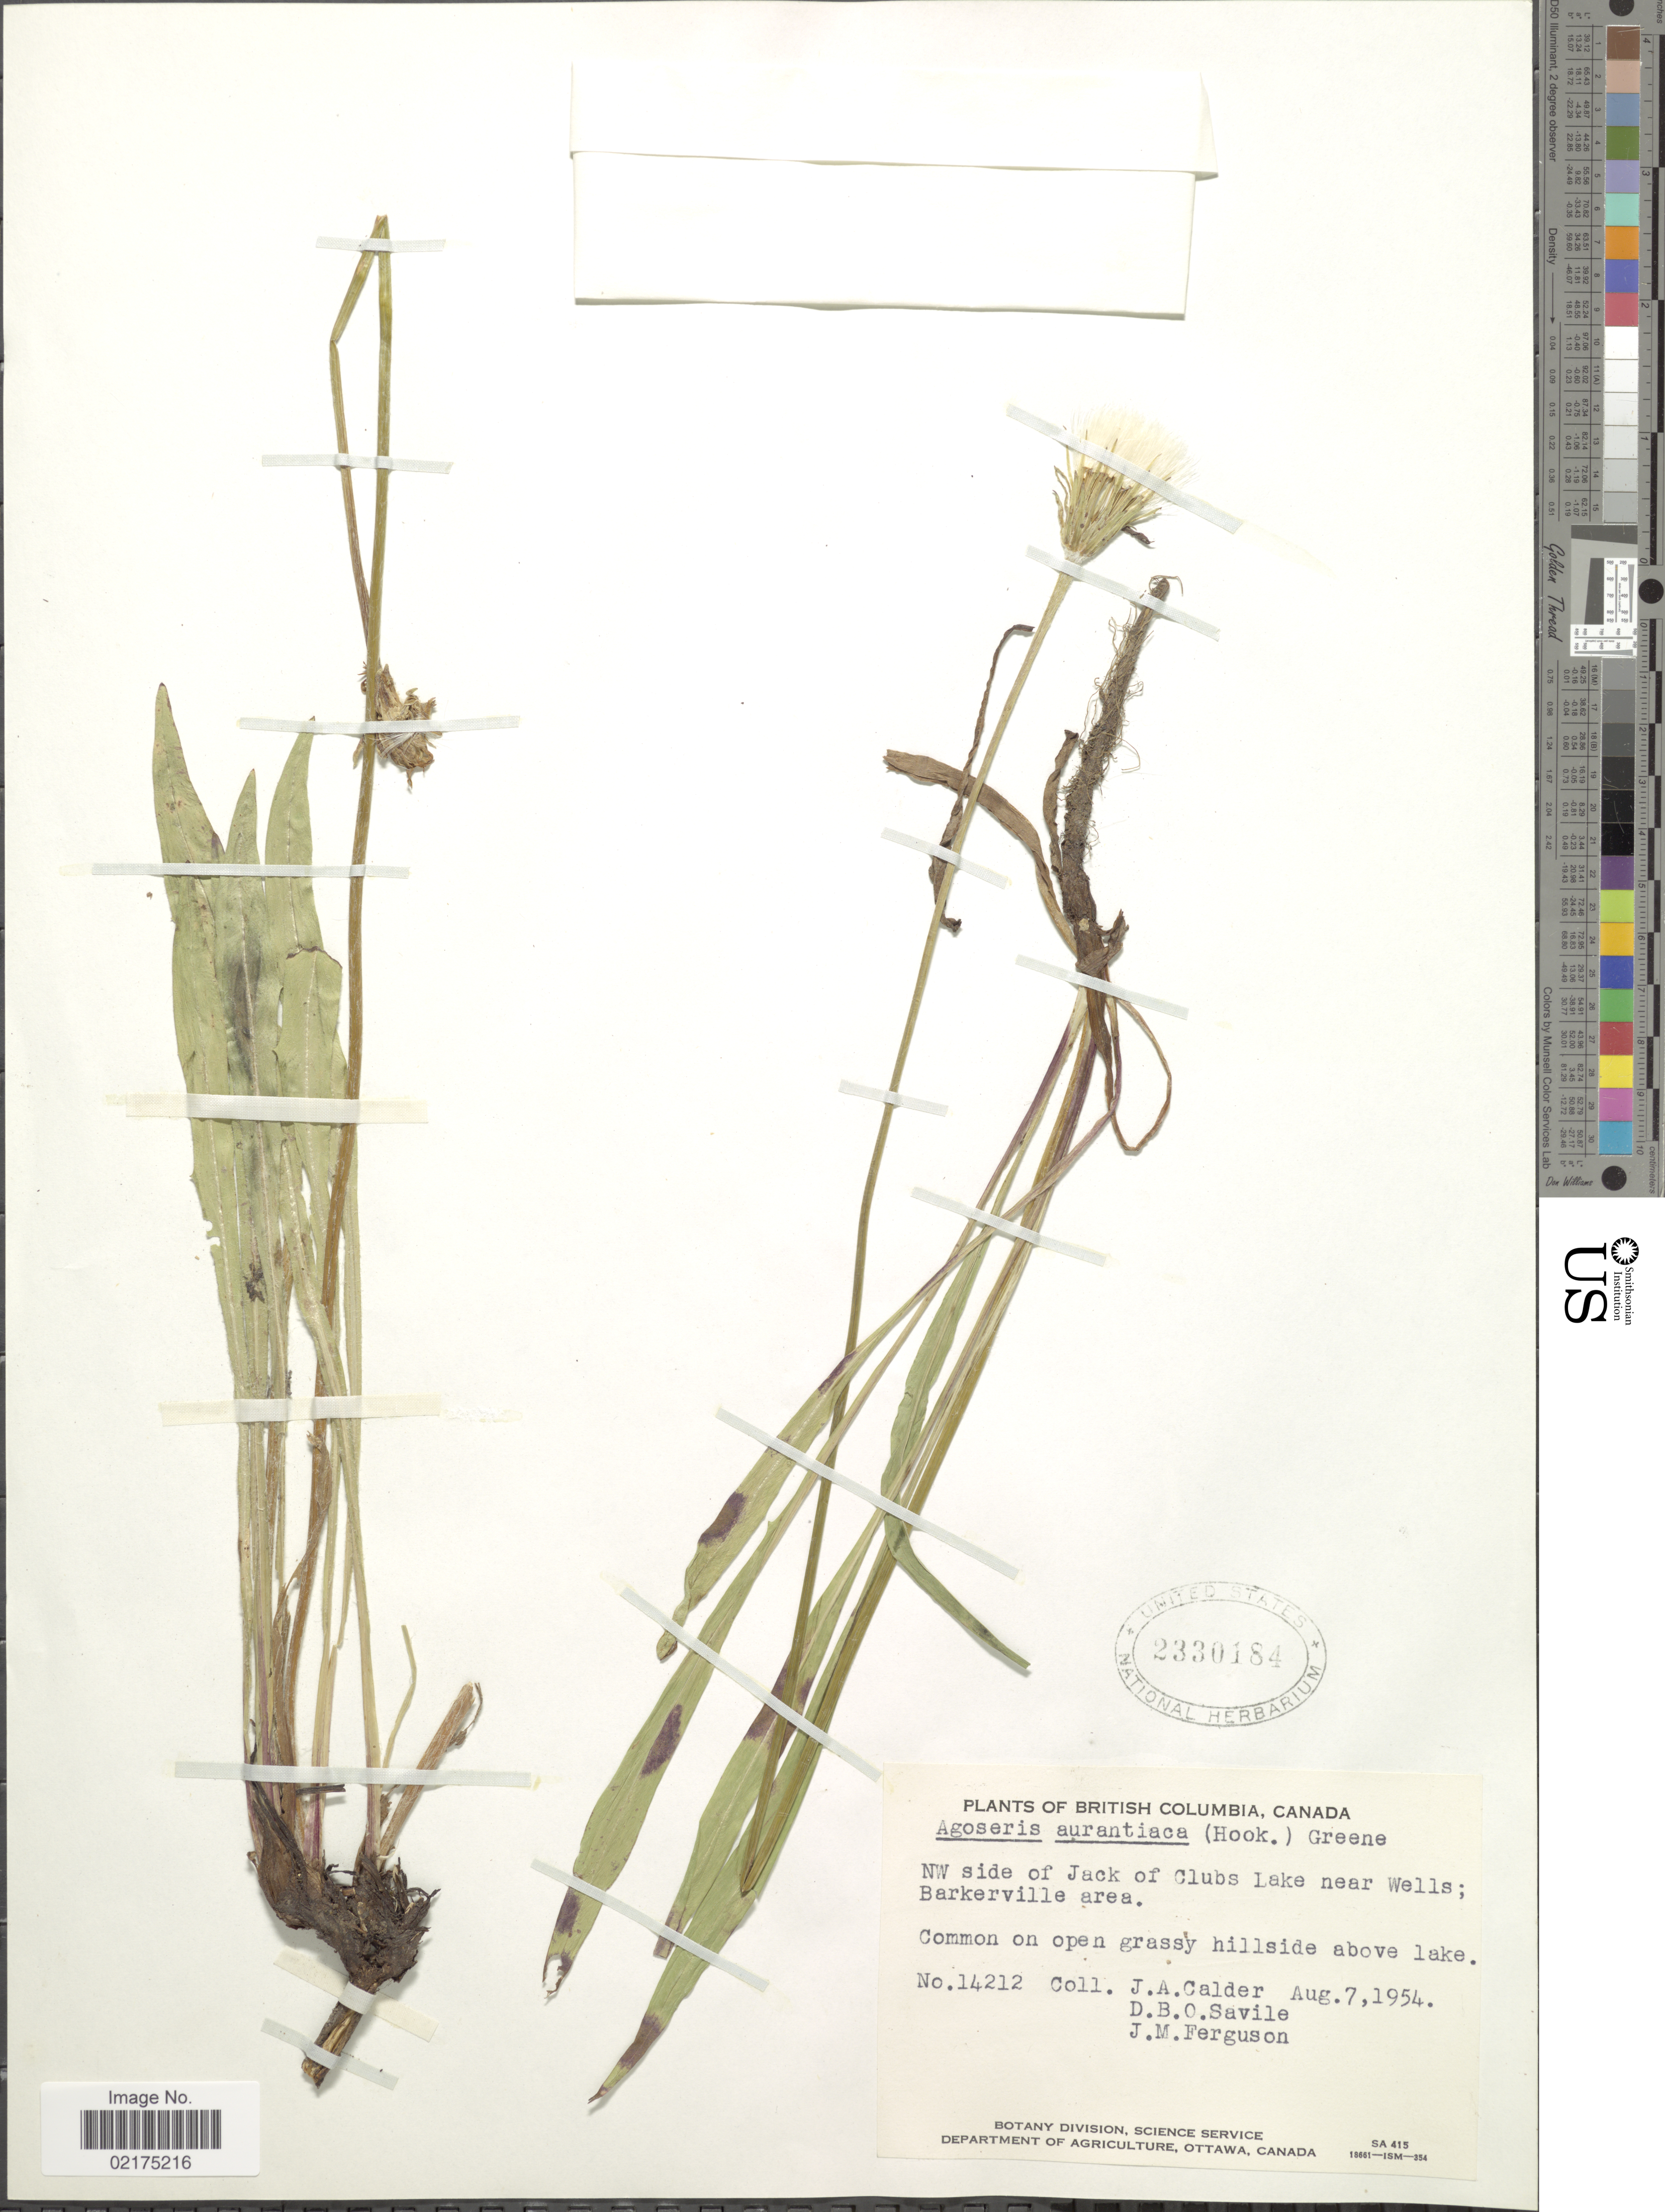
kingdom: Plantae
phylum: Tracheophyta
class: Magnoliopsida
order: Asterales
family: Asteraceae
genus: Agoseris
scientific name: Agoseris aurantiaca var. aurantiaca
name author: (Hook.) Greene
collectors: J. A. Calder, D. Savile & J. M. Ferguson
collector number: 14212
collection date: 1954-08-07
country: Canada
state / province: British Columbia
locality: NW side of Jack of Clubs Lake near Wells; Barkerville area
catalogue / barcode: US 2330184